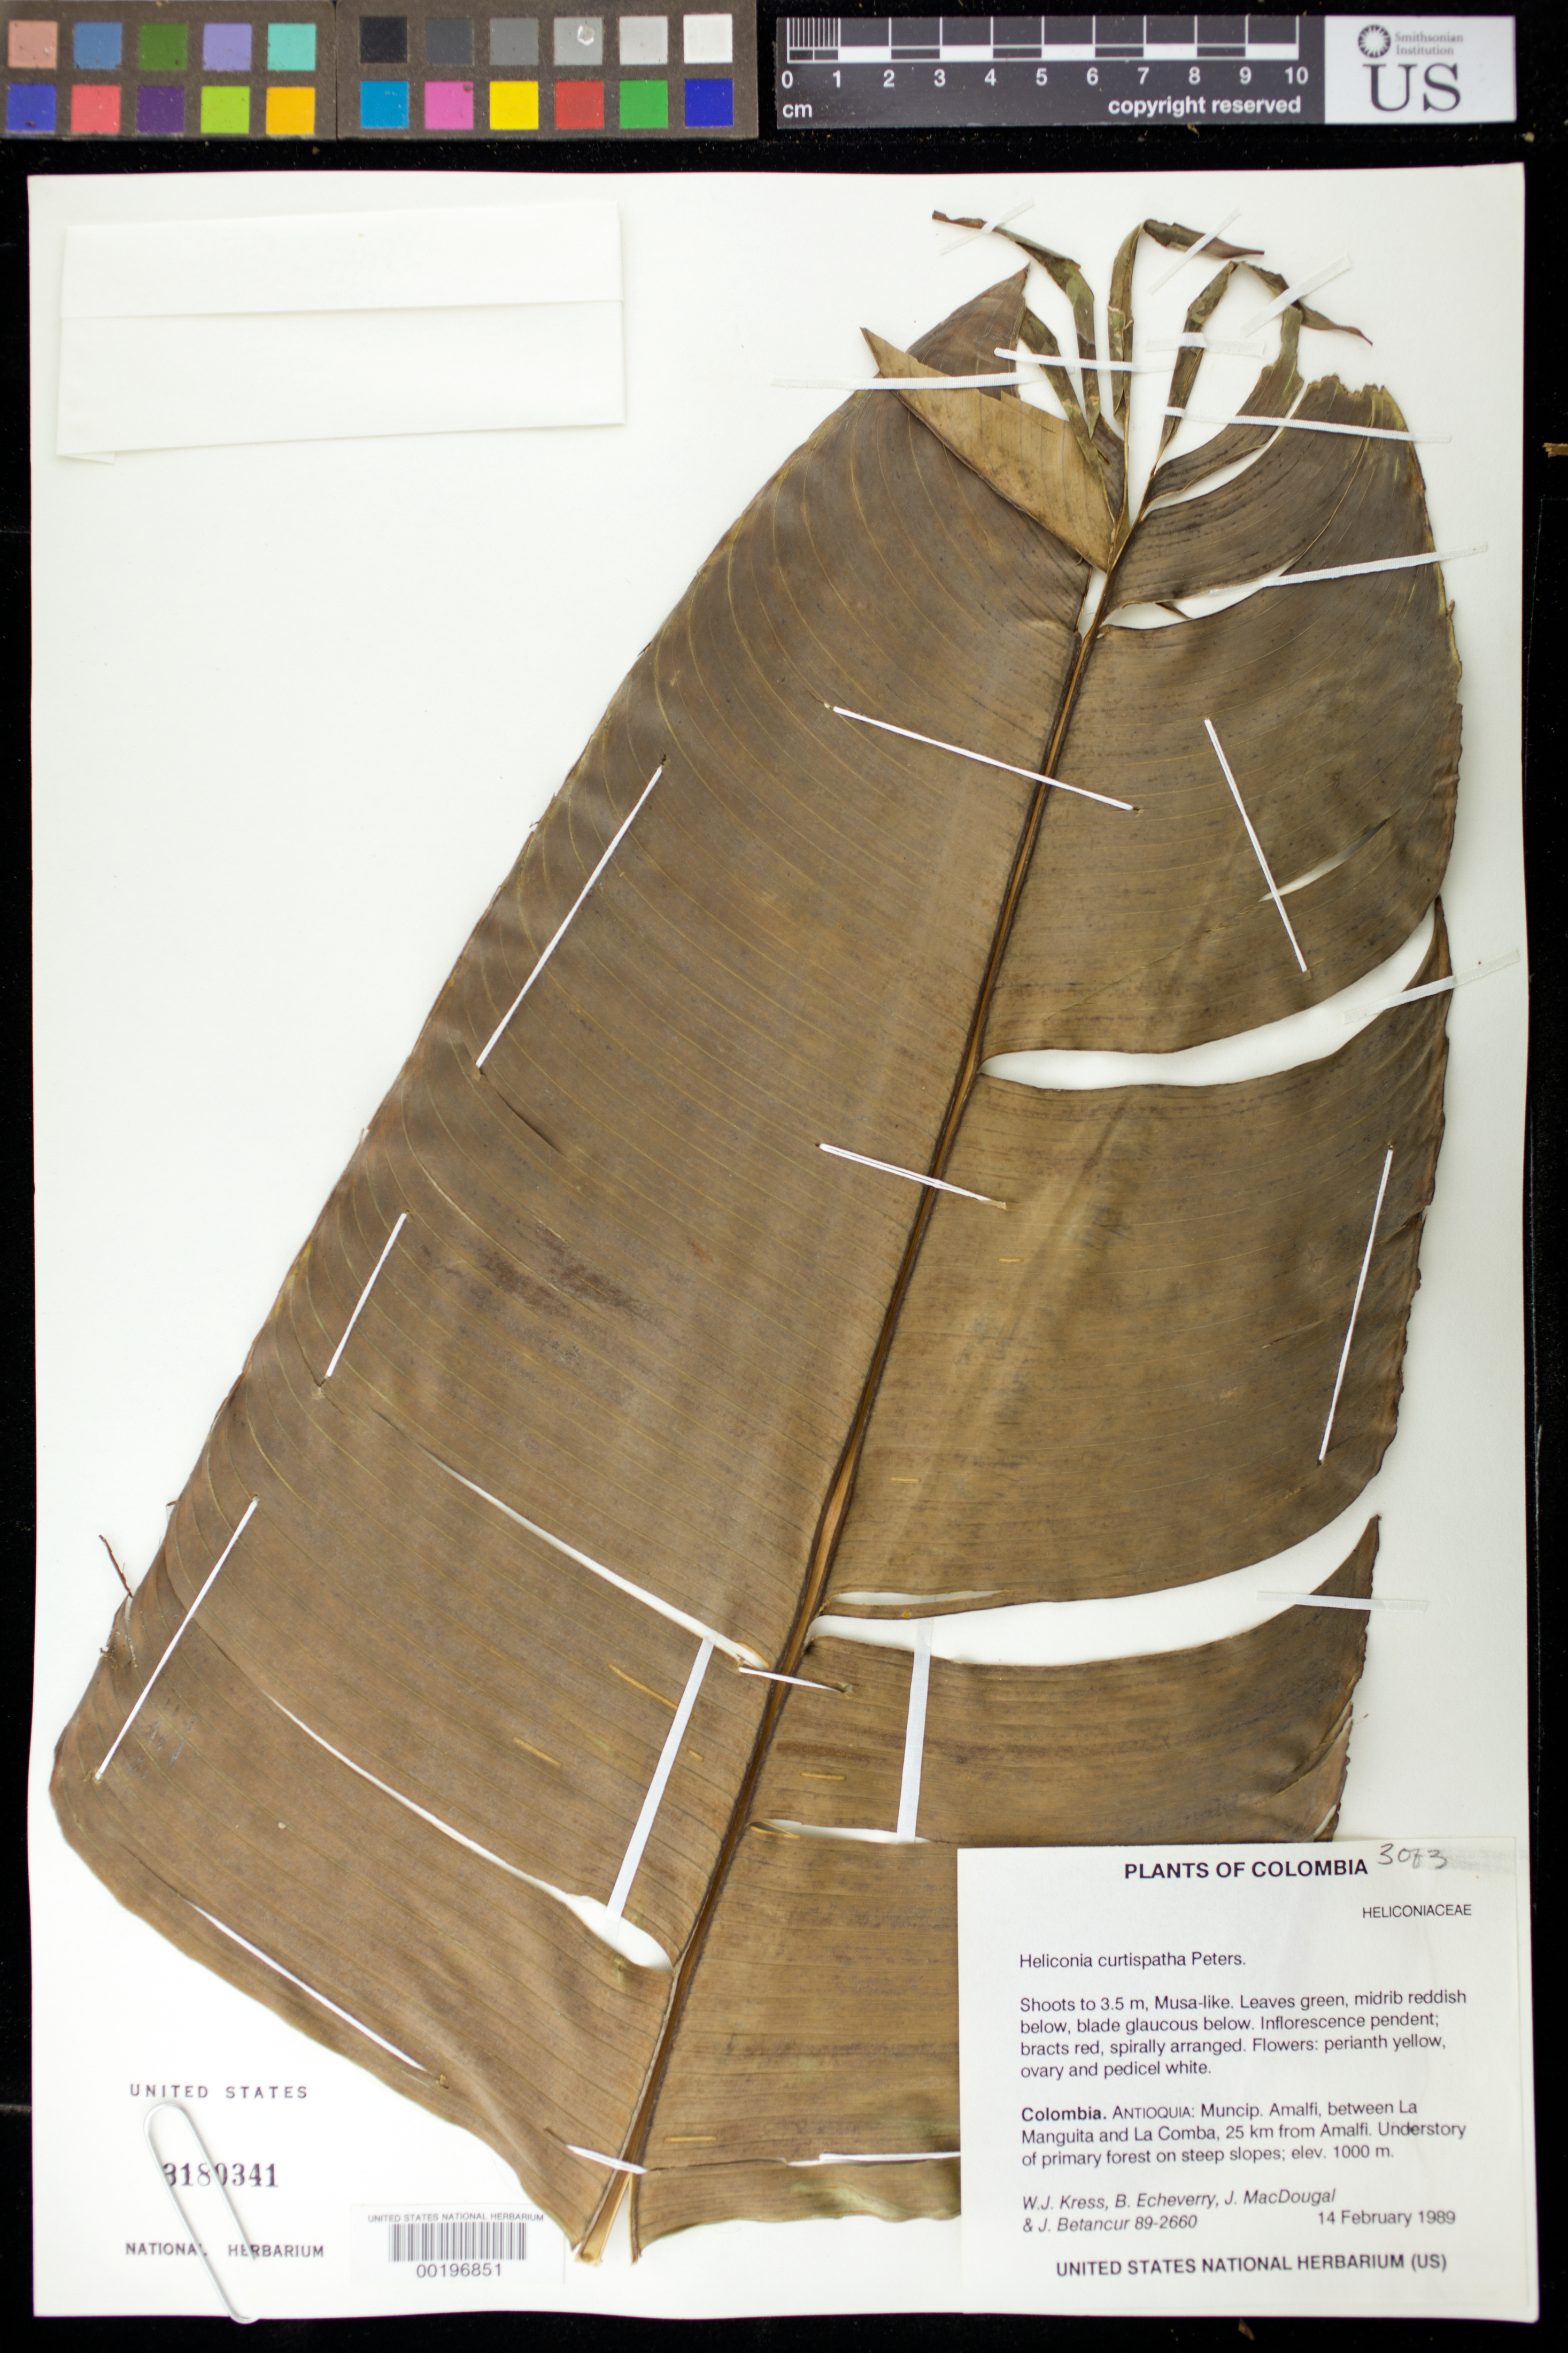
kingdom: Plantae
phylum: Tracheophyta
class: Liliopsida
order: Zingiberales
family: Heliconiaceae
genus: Heliconia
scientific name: Heliconia curtispatha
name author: Petersen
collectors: W. J. Kress, B. Echeverry, J. M. MacDougal & J. C. Betancur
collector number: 89-2660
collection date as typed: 14 Feb 1989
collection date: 1989-02-14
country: Colombia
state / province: Antioquia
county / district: Amalfi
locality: Municp. Amalfi, between la Manguita and la Comba, 25 km from Amalfi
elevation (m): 1000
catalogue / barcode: US 3180341